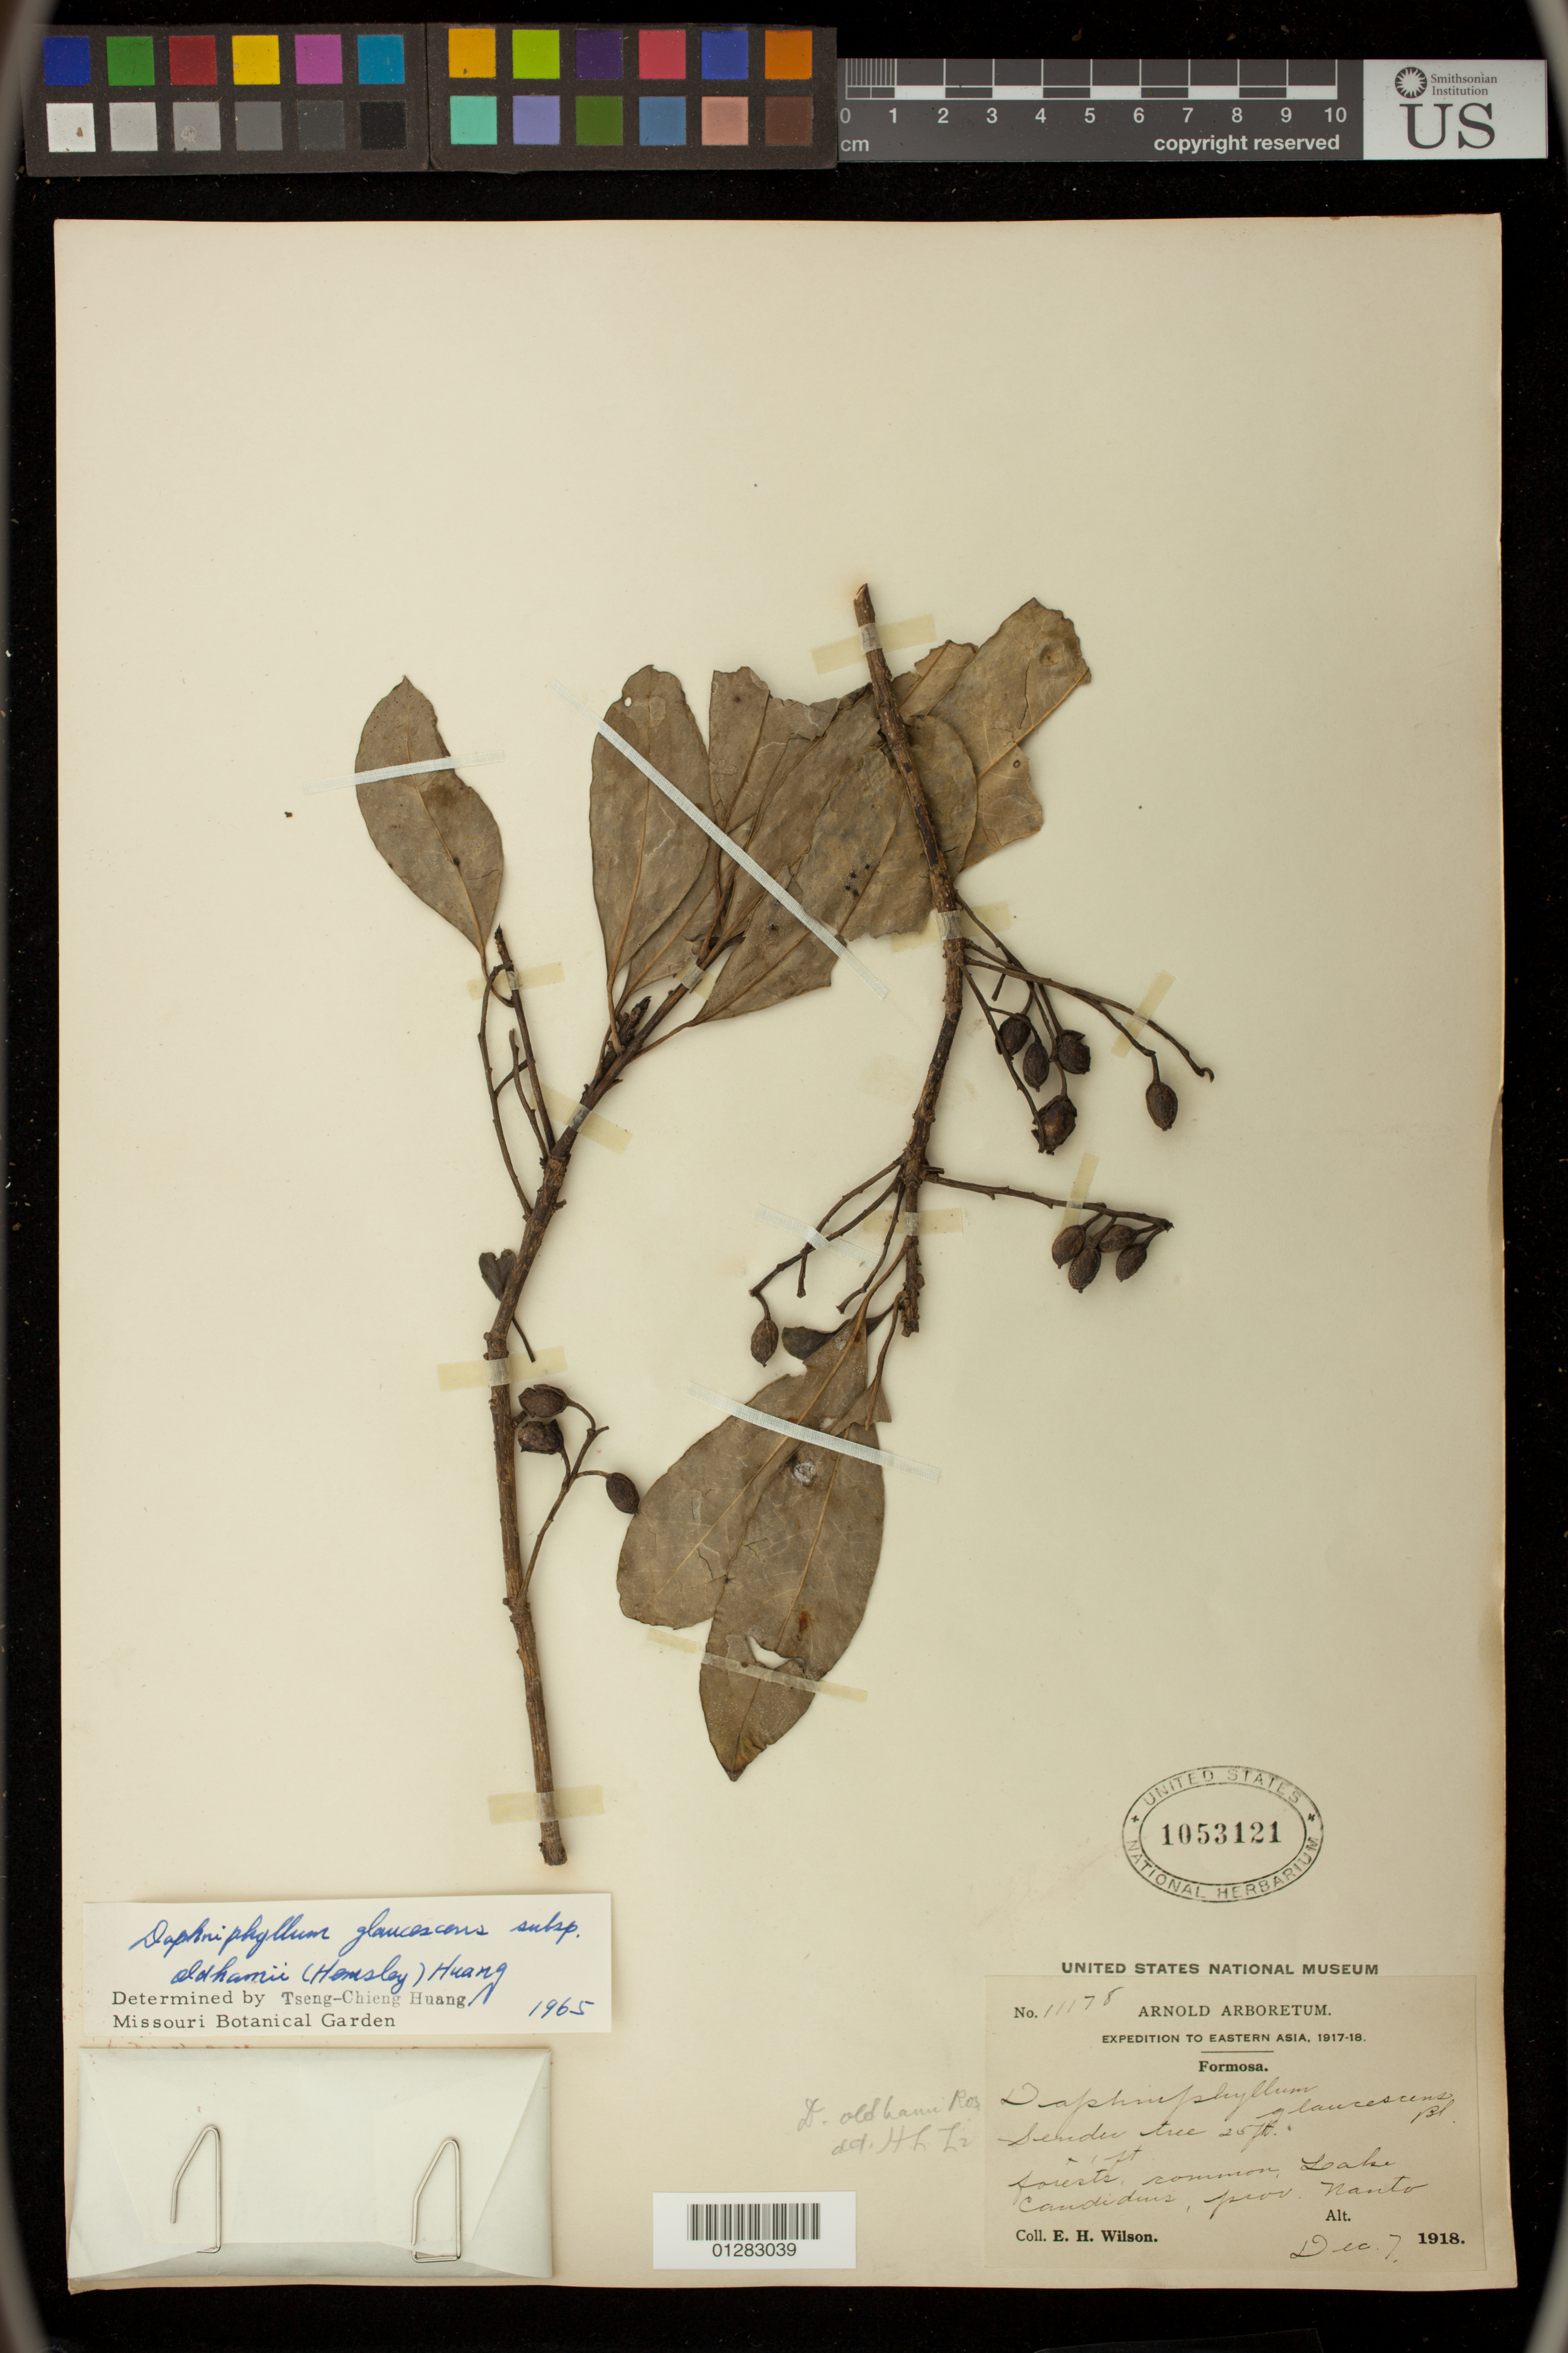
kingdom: Plantae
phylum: Tracheophyta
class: Magnoliopsida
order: Saxifragales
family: Daphniphyllaceae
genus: Daphniphyllum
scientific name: Daphniphyllum glaucescens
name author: Blume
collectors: E. H. Wilson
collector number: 11178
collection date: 1918-12-07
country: Taiwan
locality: Lake Candidius (Sun-Moon Lake), prov. Nanto, Formosa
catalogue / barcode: US 1053121